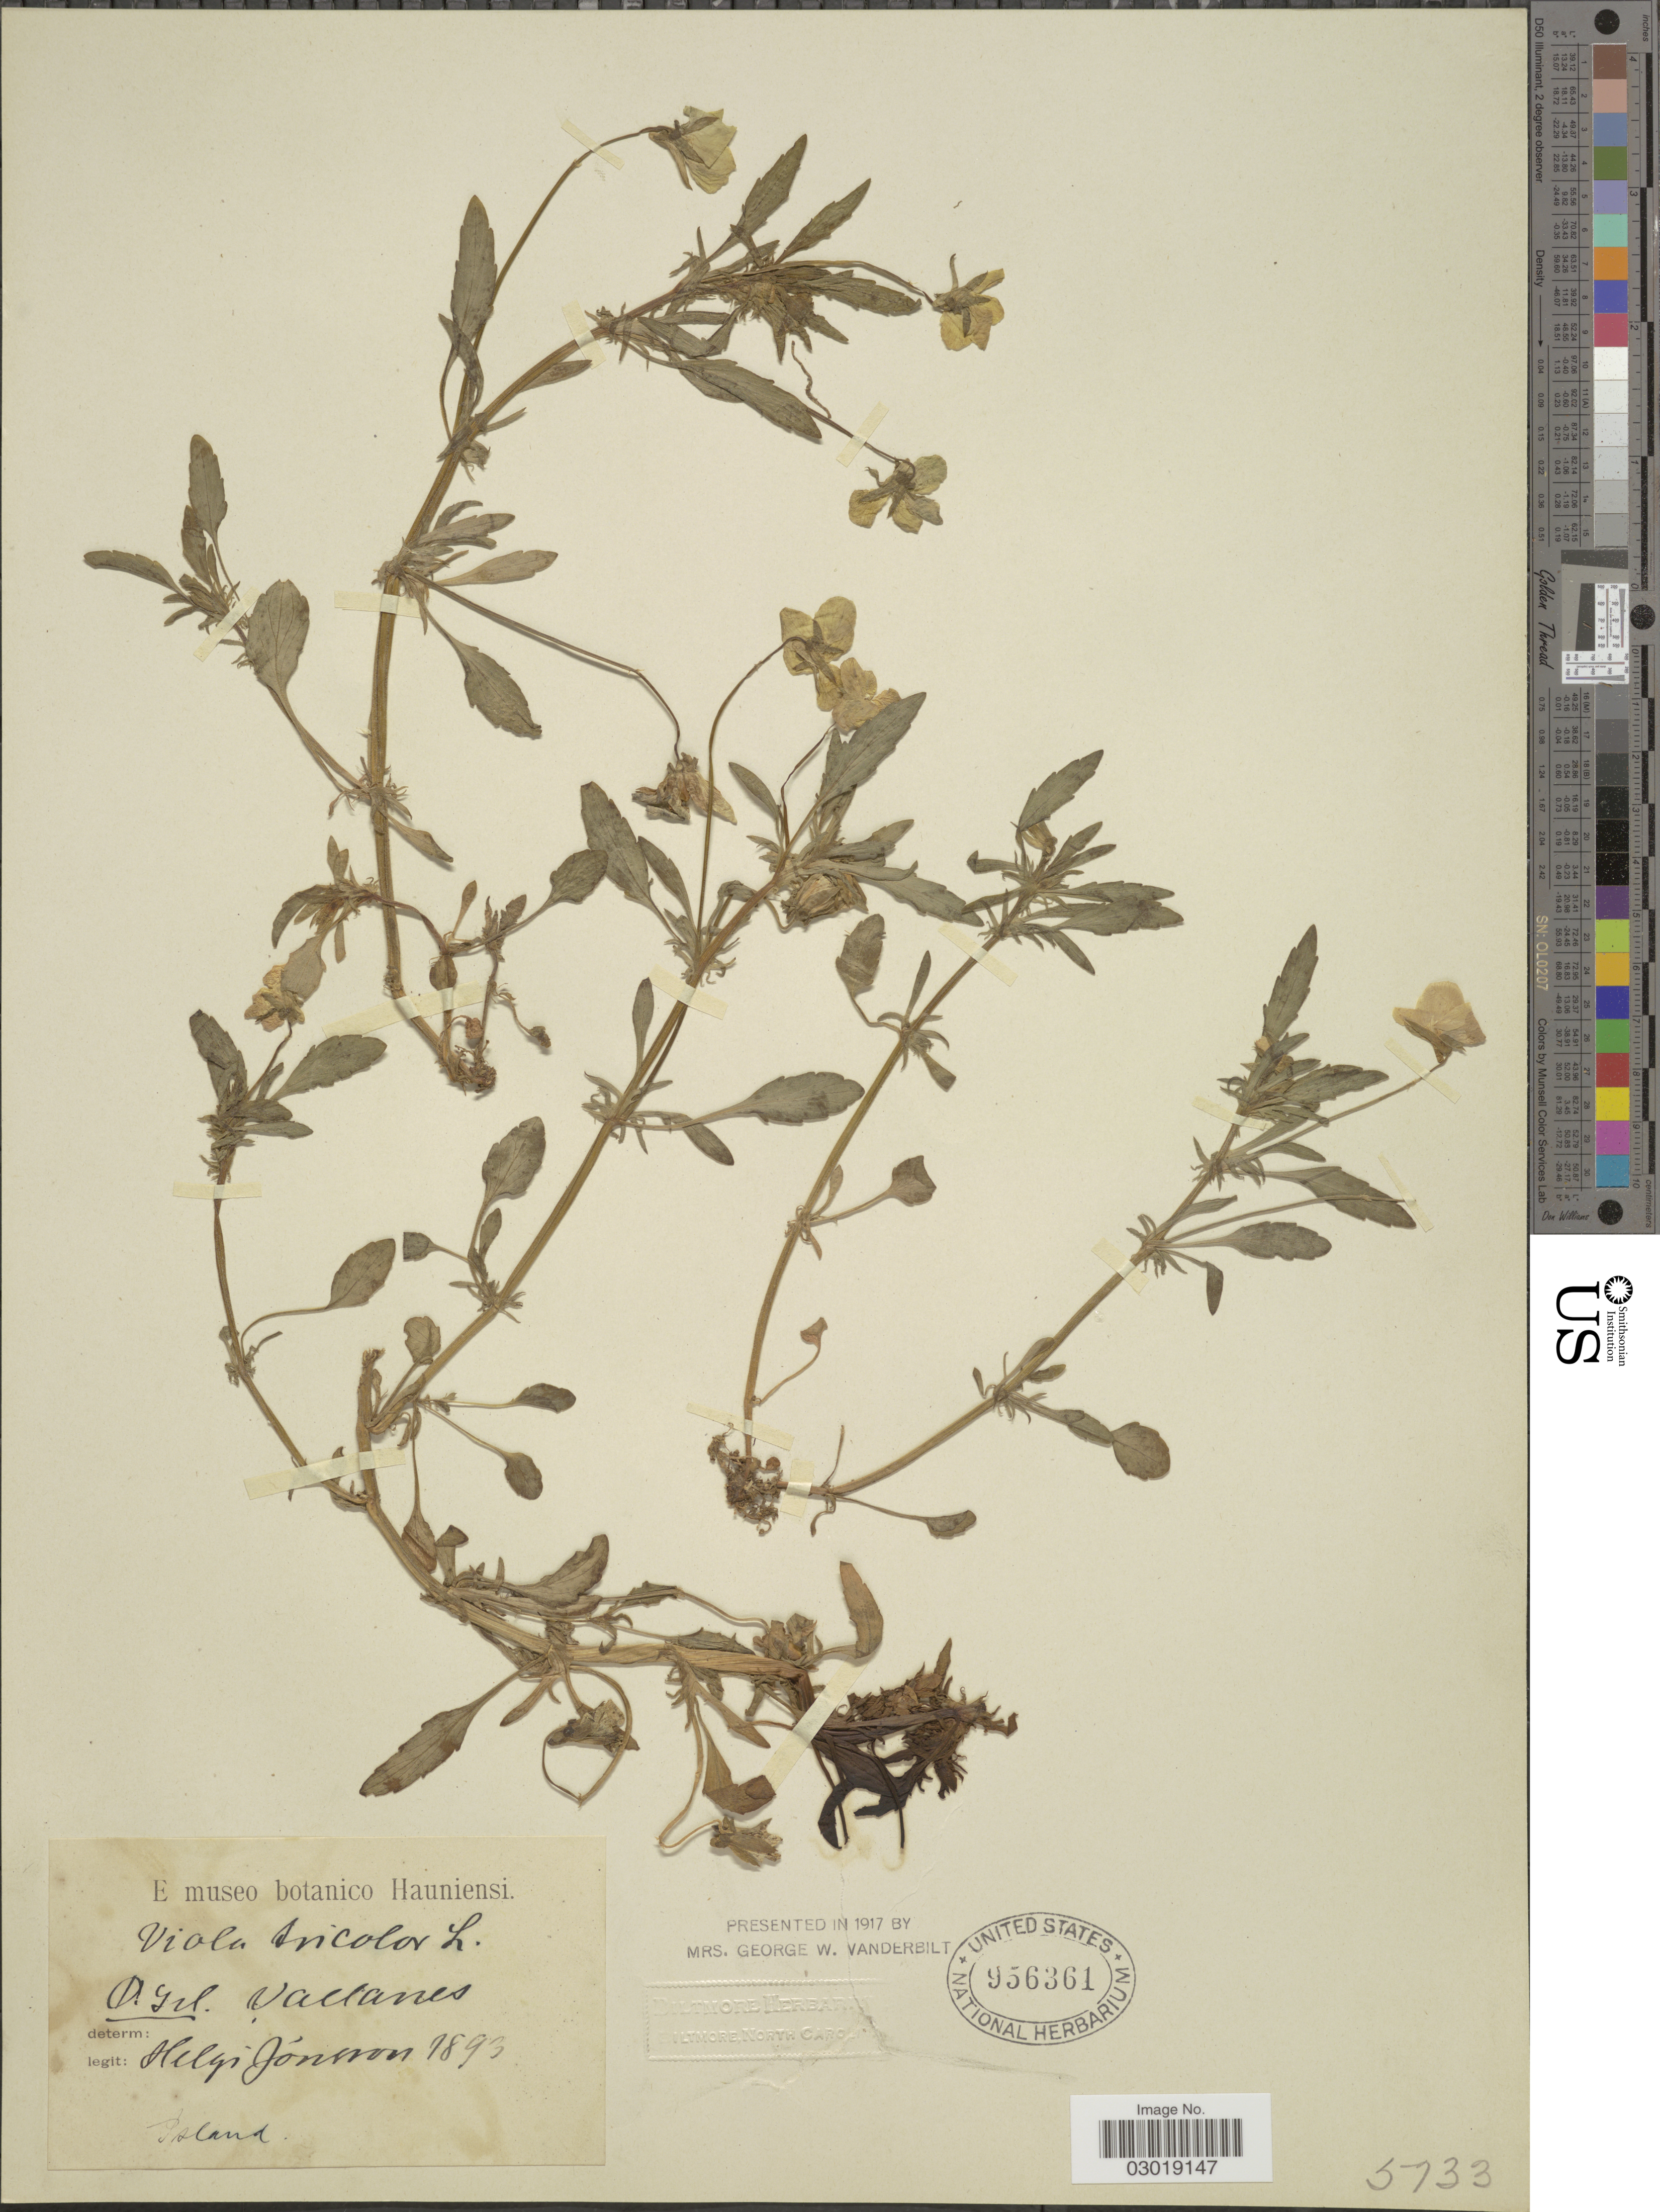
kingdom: Plantae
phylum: Tracheophyta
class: Magnoliopsida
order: Malpighiales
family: Violaceae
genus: Viola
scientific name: Viola tricolor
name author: L.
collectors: H. Johnson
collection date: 1893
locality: Island.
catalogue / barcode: US 956361